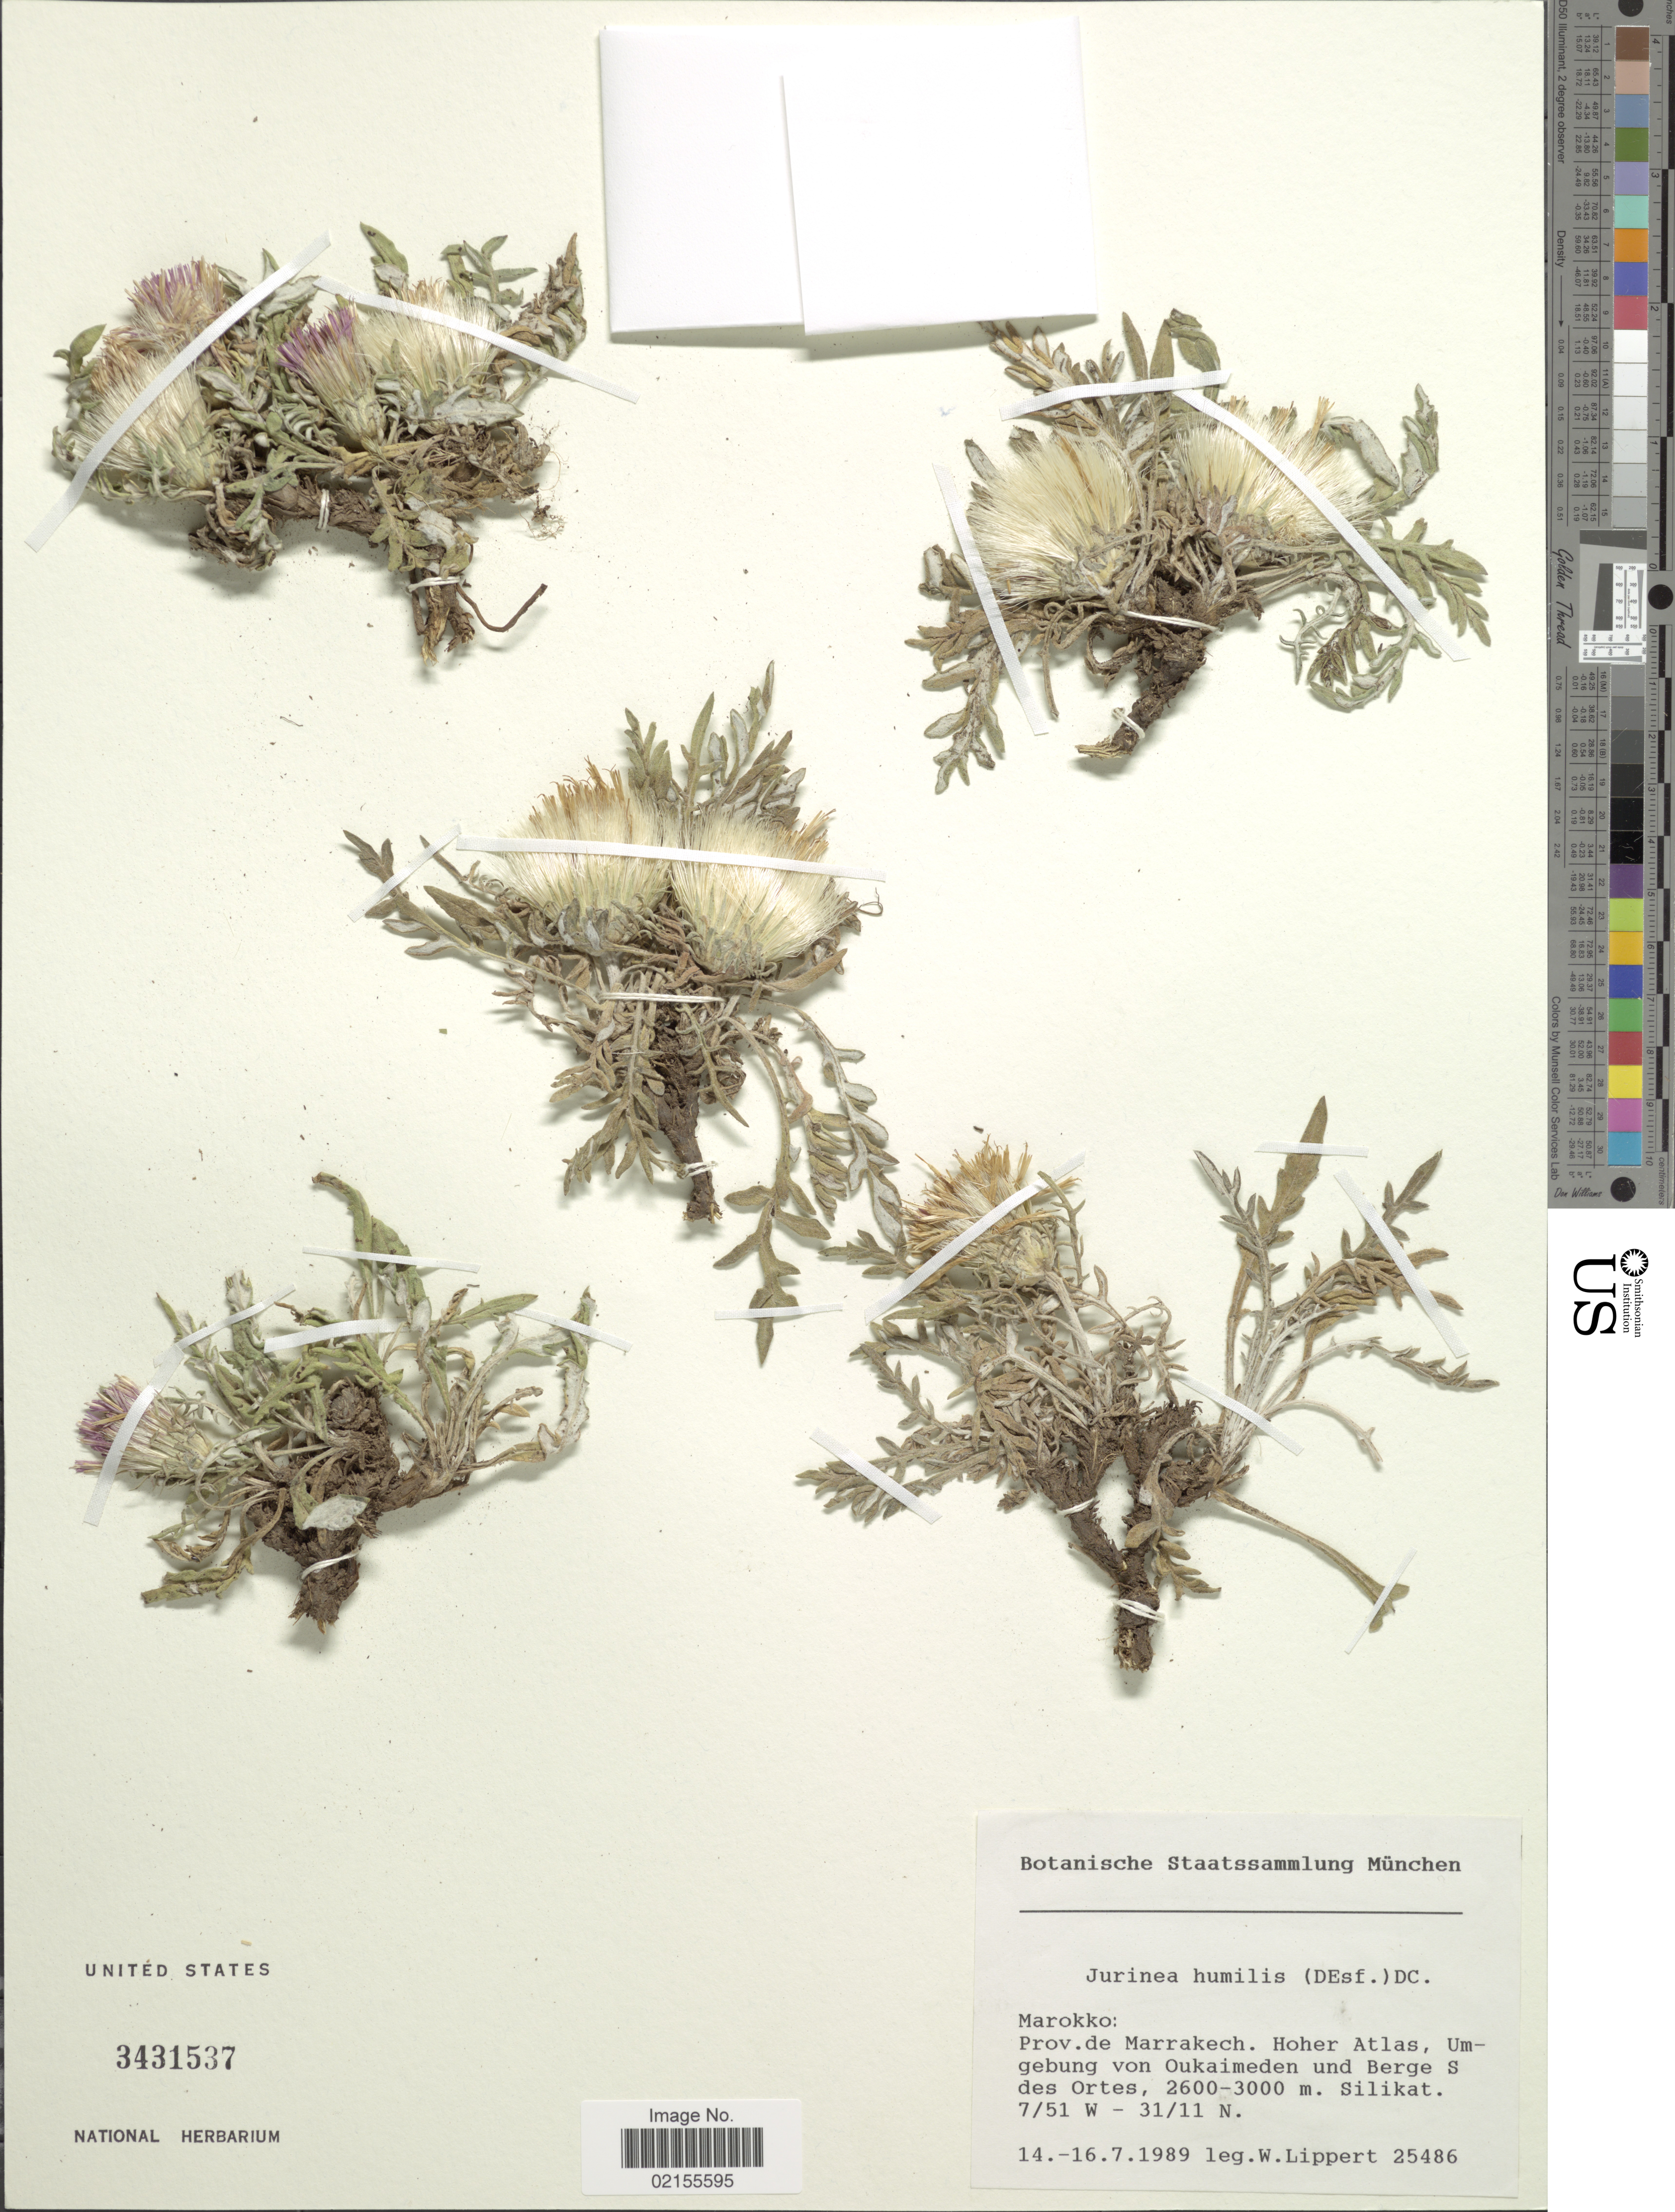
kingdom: Plantae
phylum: Tracheophyta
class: Magnoliopsida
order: Asterales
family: Asteraceae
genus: Jurinea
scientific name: Jurinea humilis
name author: (Desf.) DC.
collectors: W. Lippert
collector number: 25486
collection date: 1989-07-14/1989-07-16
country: Morocco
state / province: Marrakech-Tensift-Al Haouz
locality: Prov. de Marrakech. Hoher Atlas, Umgebung von Oukaimeden und Berge S des Ortes, Silikat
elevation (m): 2600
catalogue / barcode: US 3431537